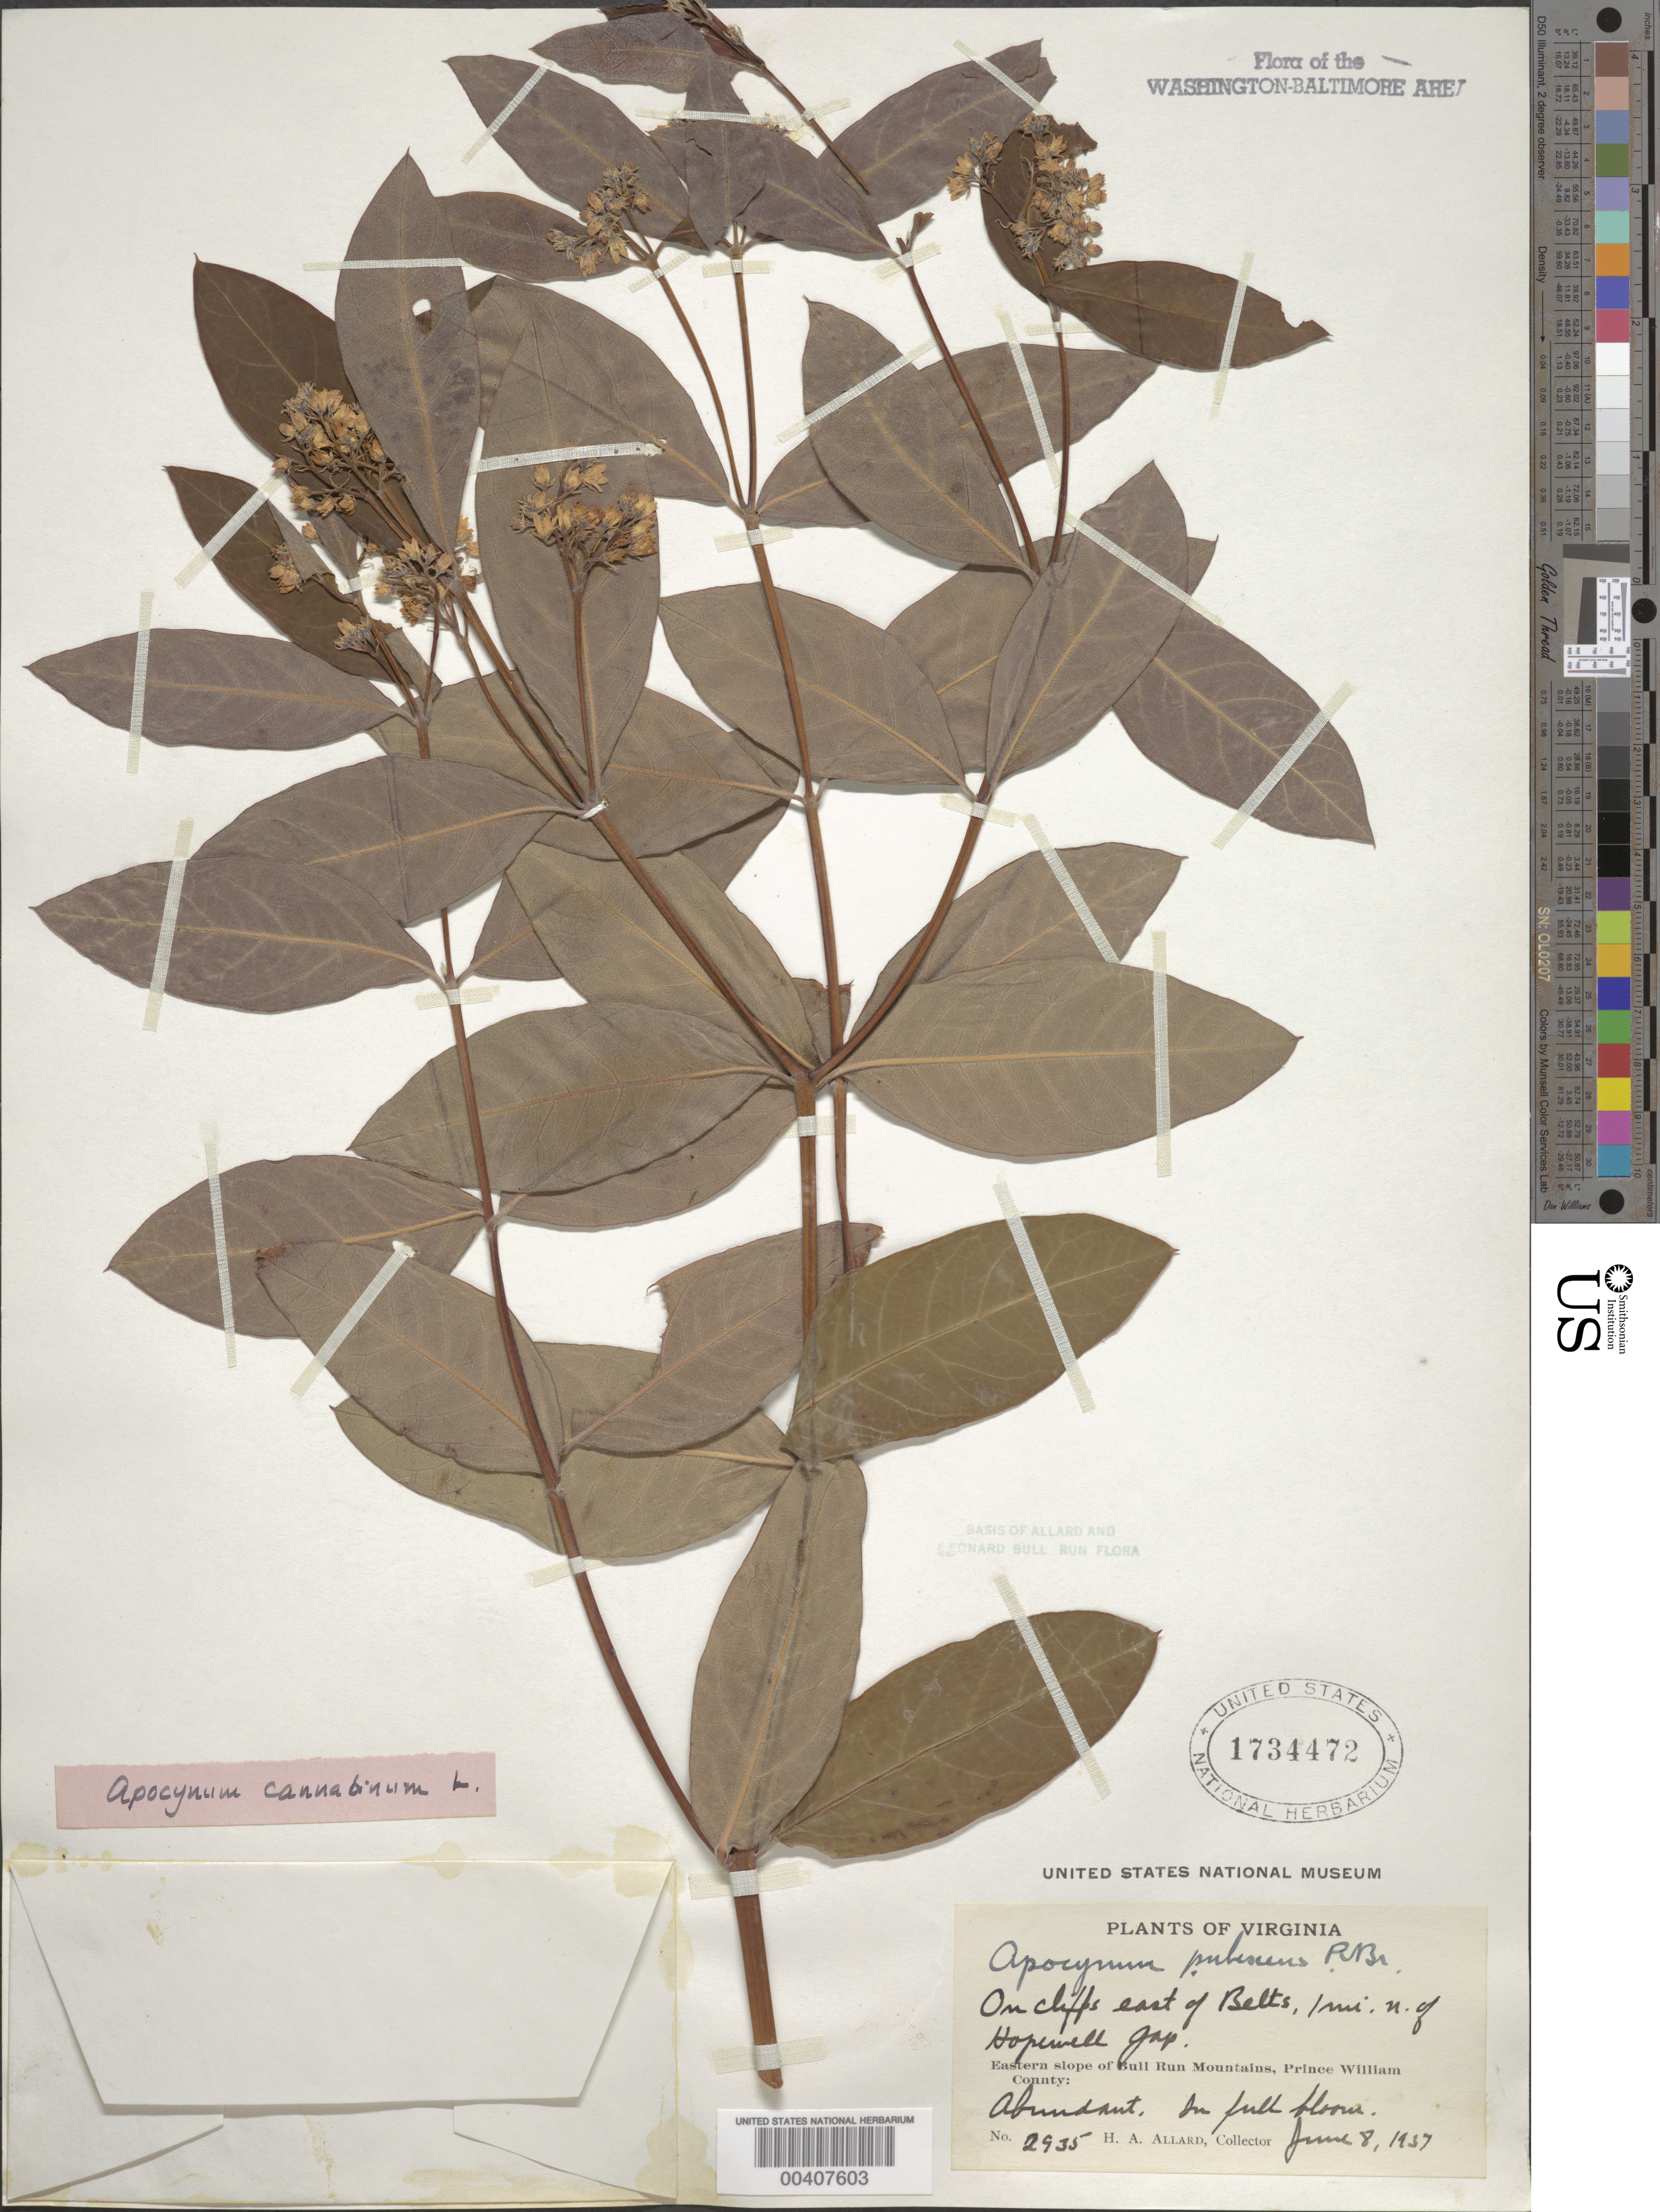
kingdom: Plantae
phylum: Tracheophyta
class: Magnoliopsida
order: Gentianales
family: Apocynaceae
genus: Apocynum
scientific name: Apocynum cannabinum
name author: L.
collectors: H. A. Allard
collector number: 2935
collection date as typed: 08 Jun 1937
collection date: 1937-06-08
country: United States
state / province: Virginia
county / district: Prince William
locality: East of Belts north of Hopewell Gap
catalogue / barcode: US 1734472